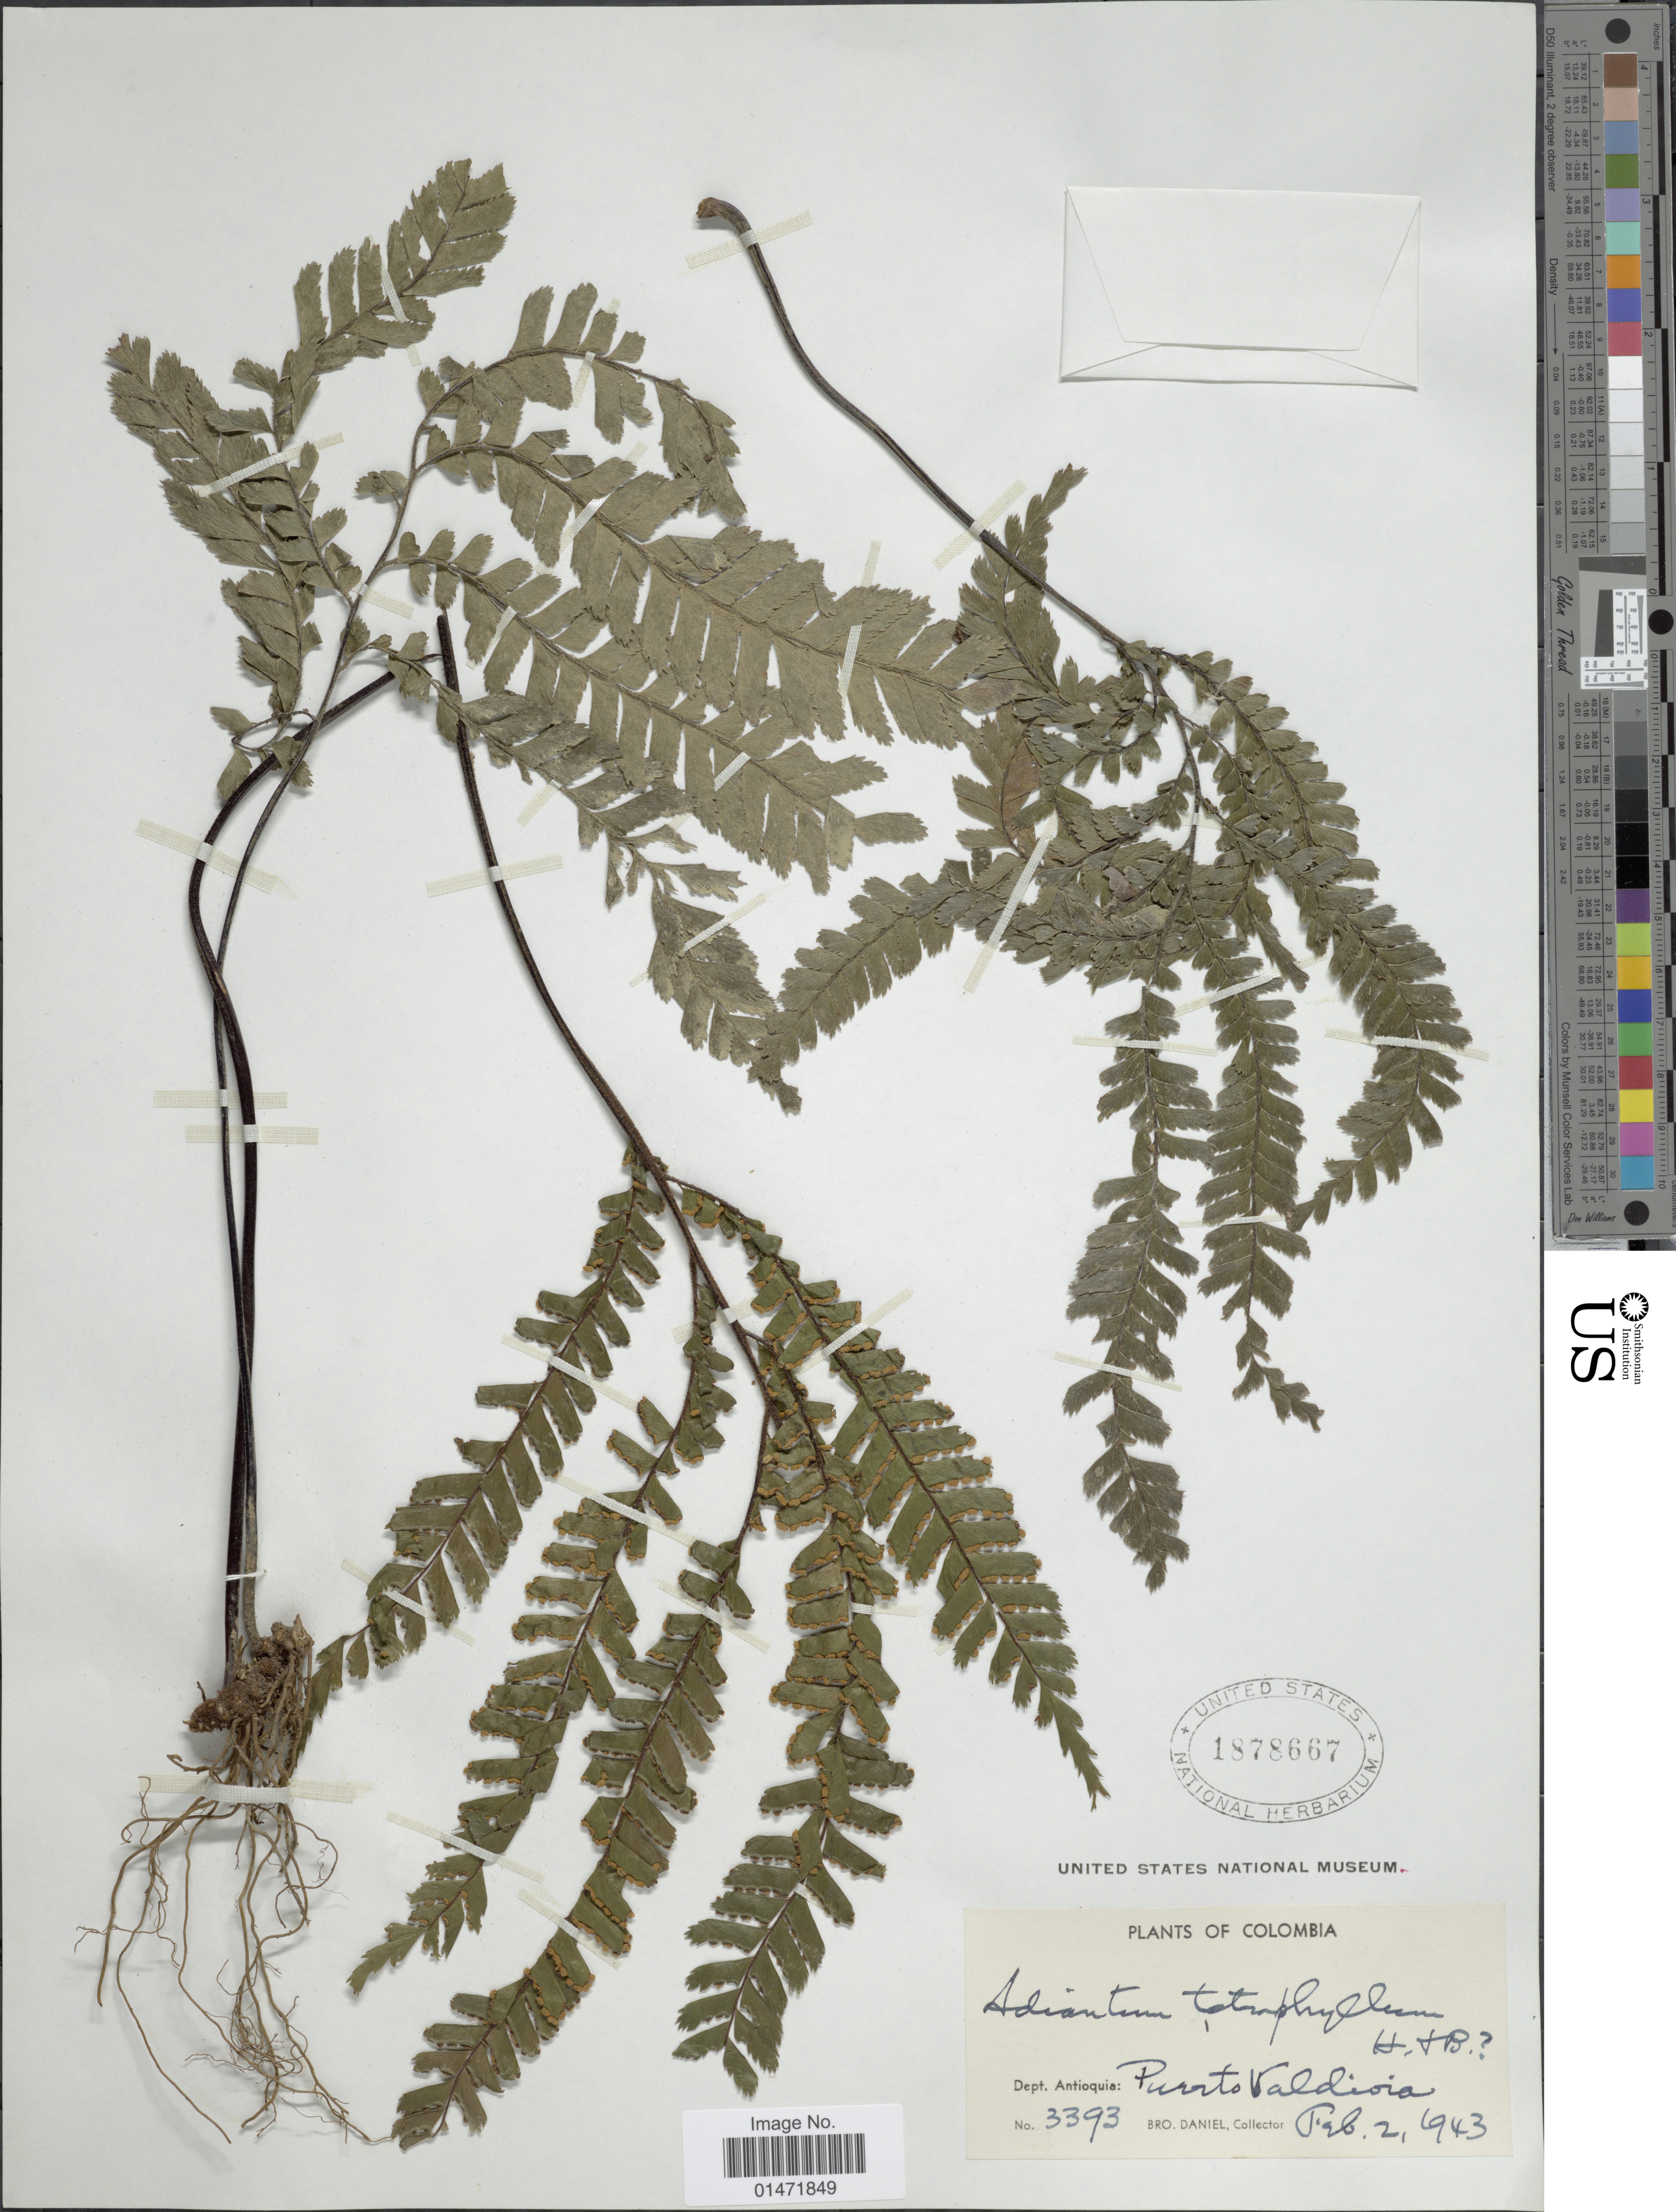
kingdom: Plantae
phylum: Tracheophyta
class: Polypodiopsida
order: Polypodiales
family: Pteridaceae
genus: Adiantum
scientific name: Adiantum tetraphyllum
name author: Humb. & Bonpl. ex Willd.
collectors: Bro. Daniel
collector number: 3393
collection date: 1943-02-02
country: Colombia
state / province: Antioquia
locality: Puerto Valdivia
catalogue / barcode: US 1878667